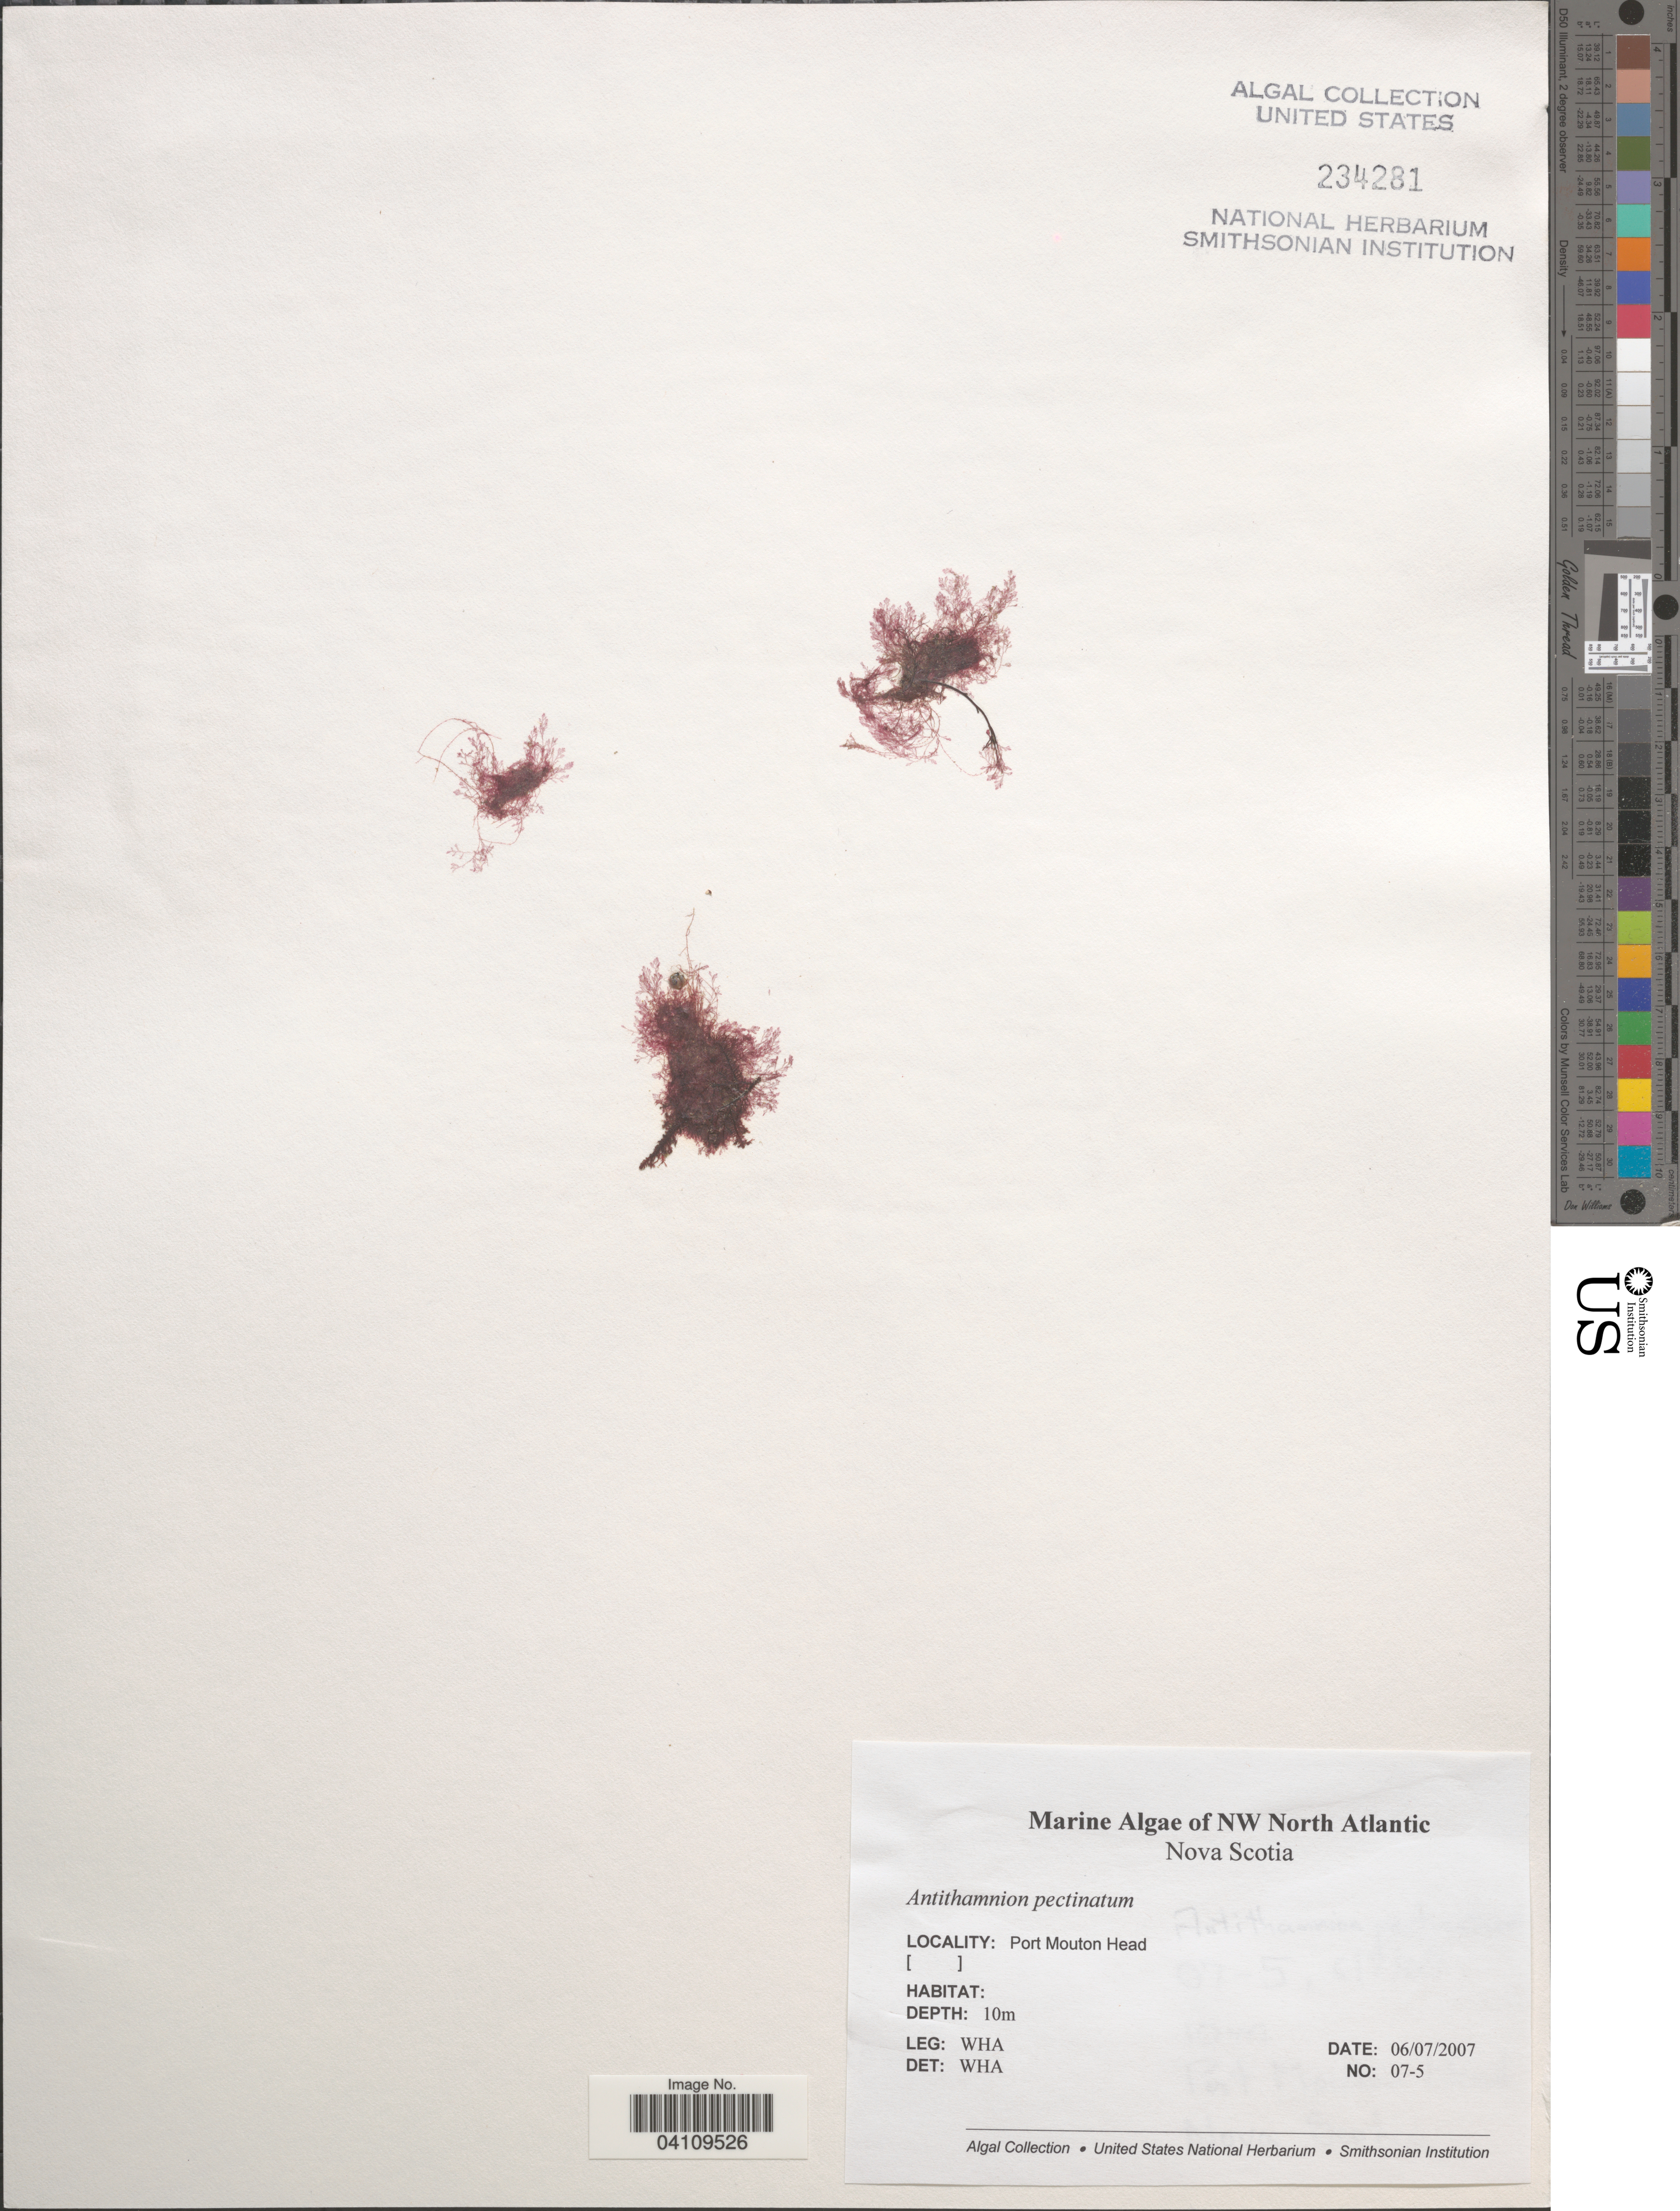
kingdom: Plantae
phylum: Rhodophyta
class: Florideophyceae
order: Ceramiales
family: Ceramiaceae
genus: Antithamnion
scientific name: Antithamnion pectinatum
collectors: W. H. Adey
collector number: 07-5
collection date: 2007-07-06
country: Canada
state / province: Nova Scotia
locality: NW North Atlantic. Port Mouton Head.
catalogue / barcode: US 234281